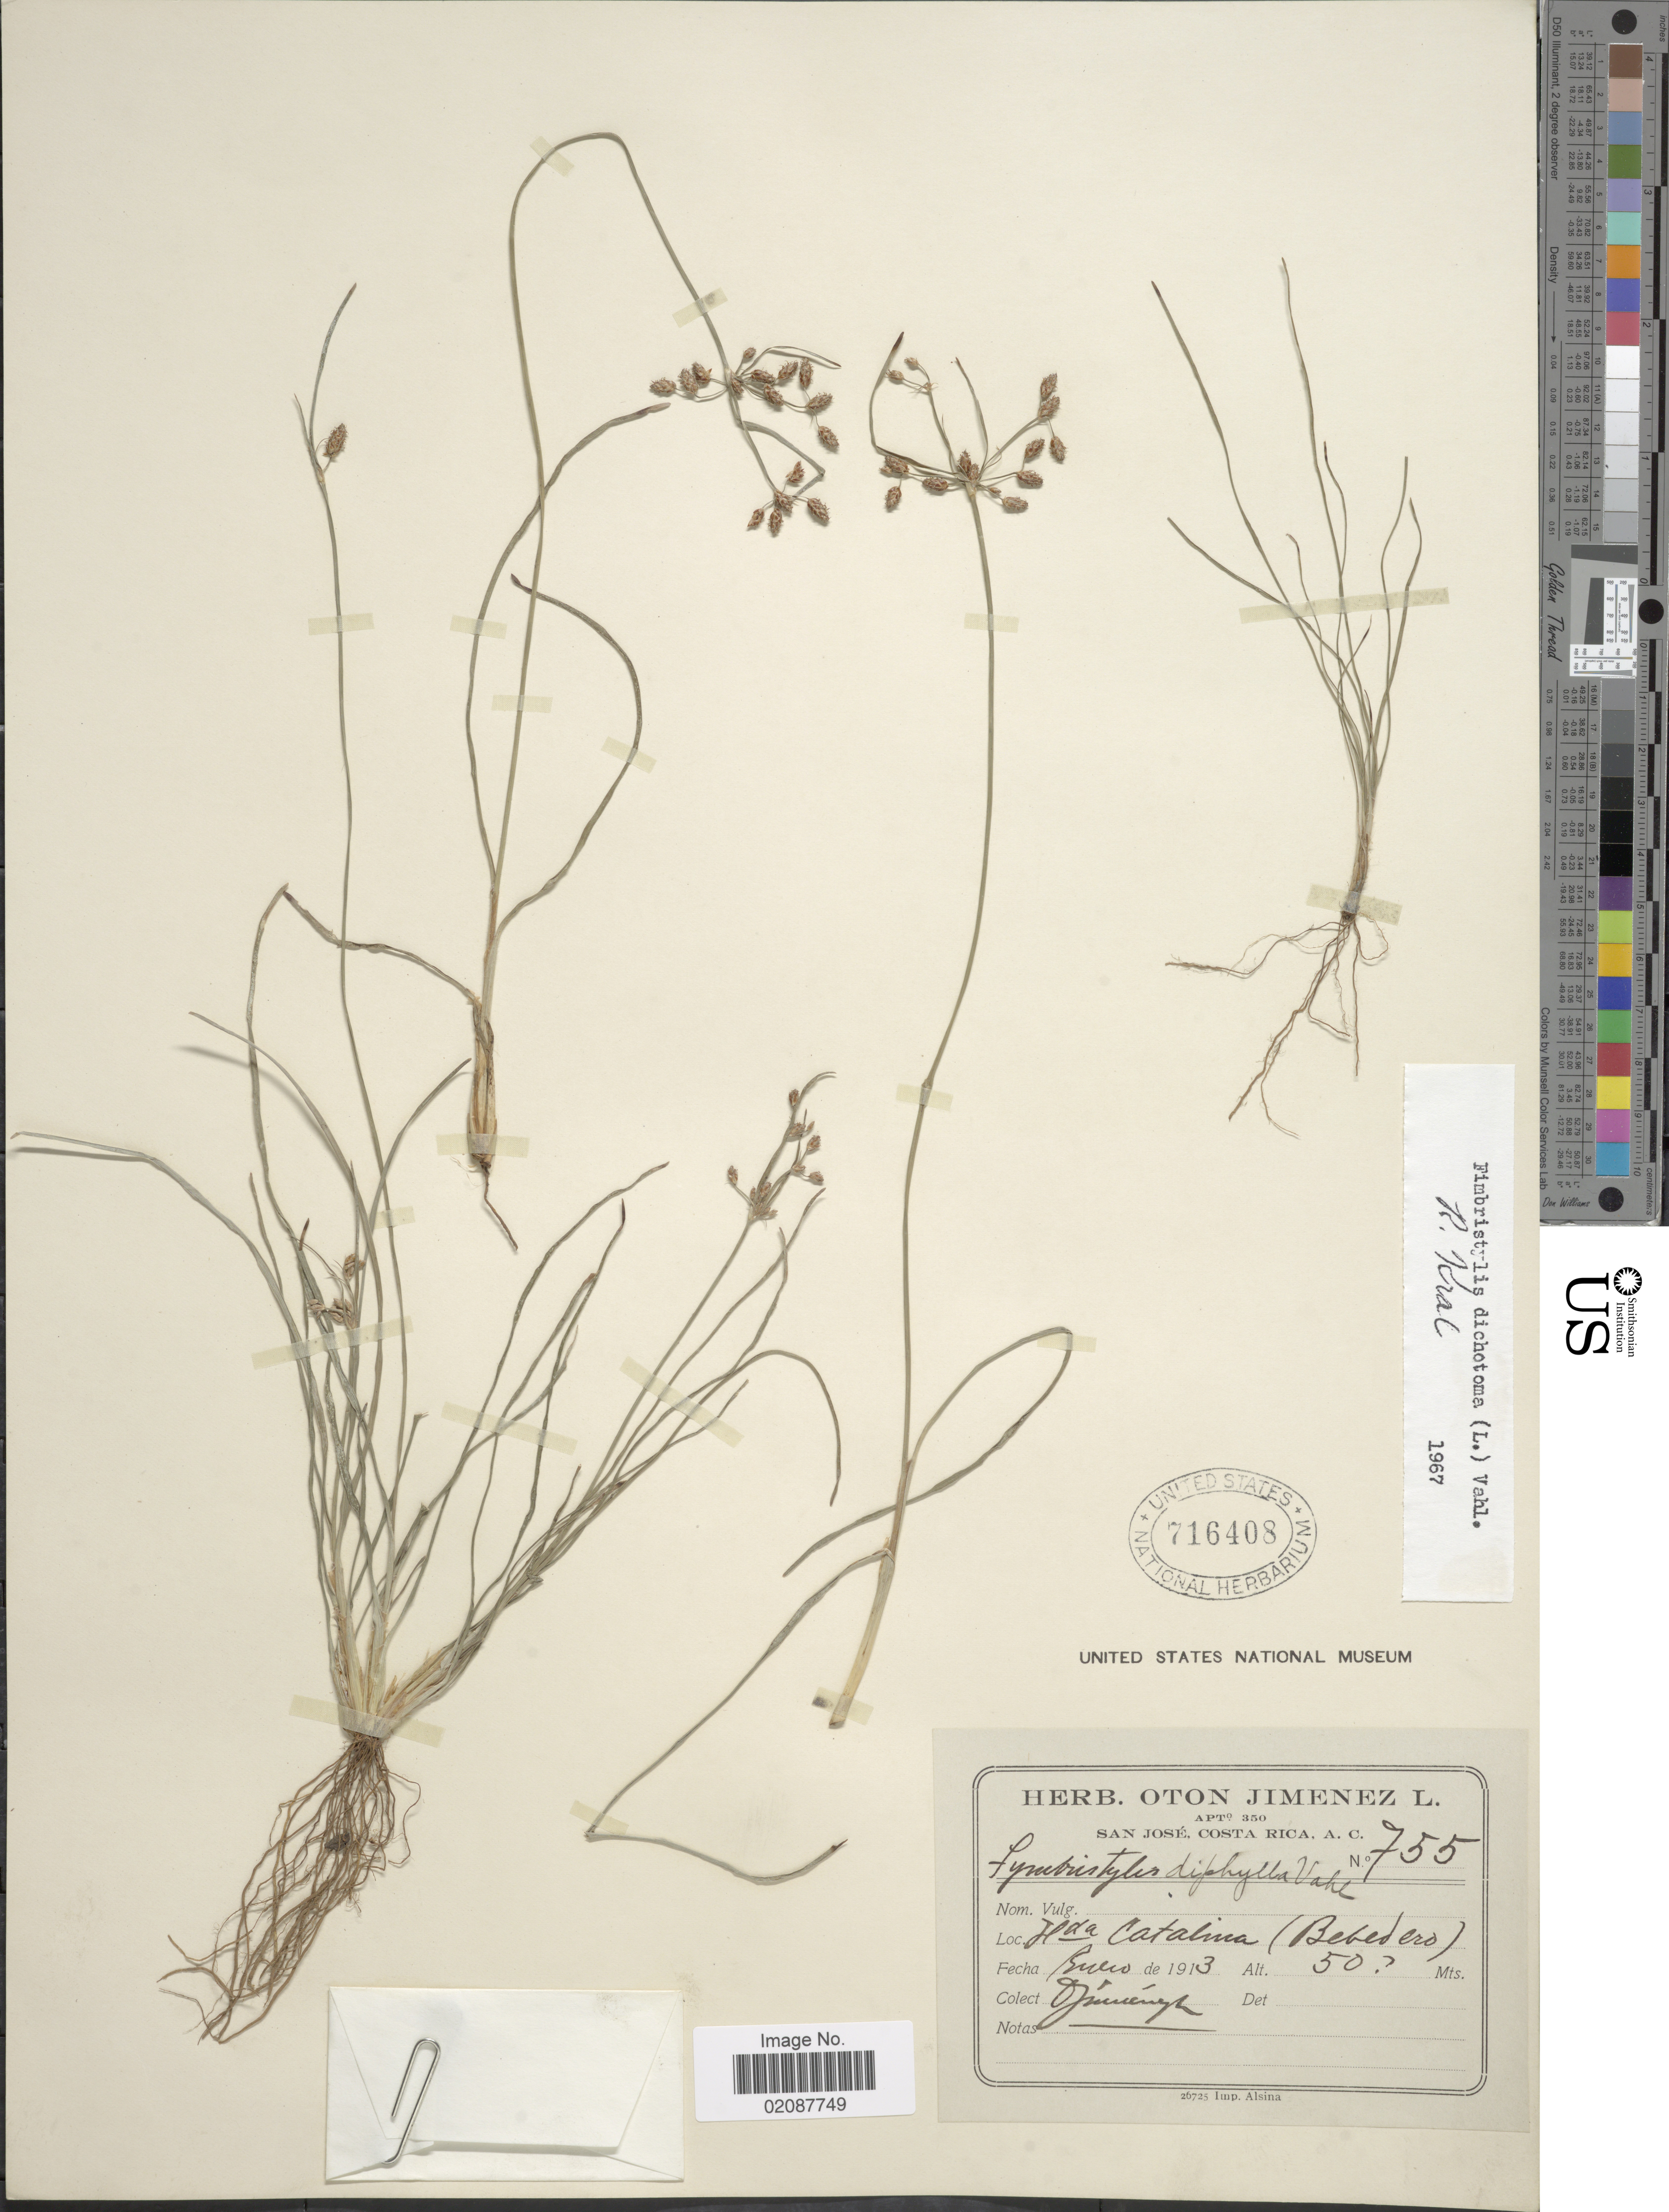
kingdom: Plantae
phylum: Tracheophyta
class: Liliopsida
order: Poales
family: Cyperaceae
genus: Fimbristylis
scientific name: Fimbristylis dichotoma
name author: (L.) Vahl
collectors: O. Jiménez L.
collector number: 755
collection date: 1913-01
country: Costa Rica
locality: Hda Catalina (Bebedero)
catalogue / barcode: US 716408